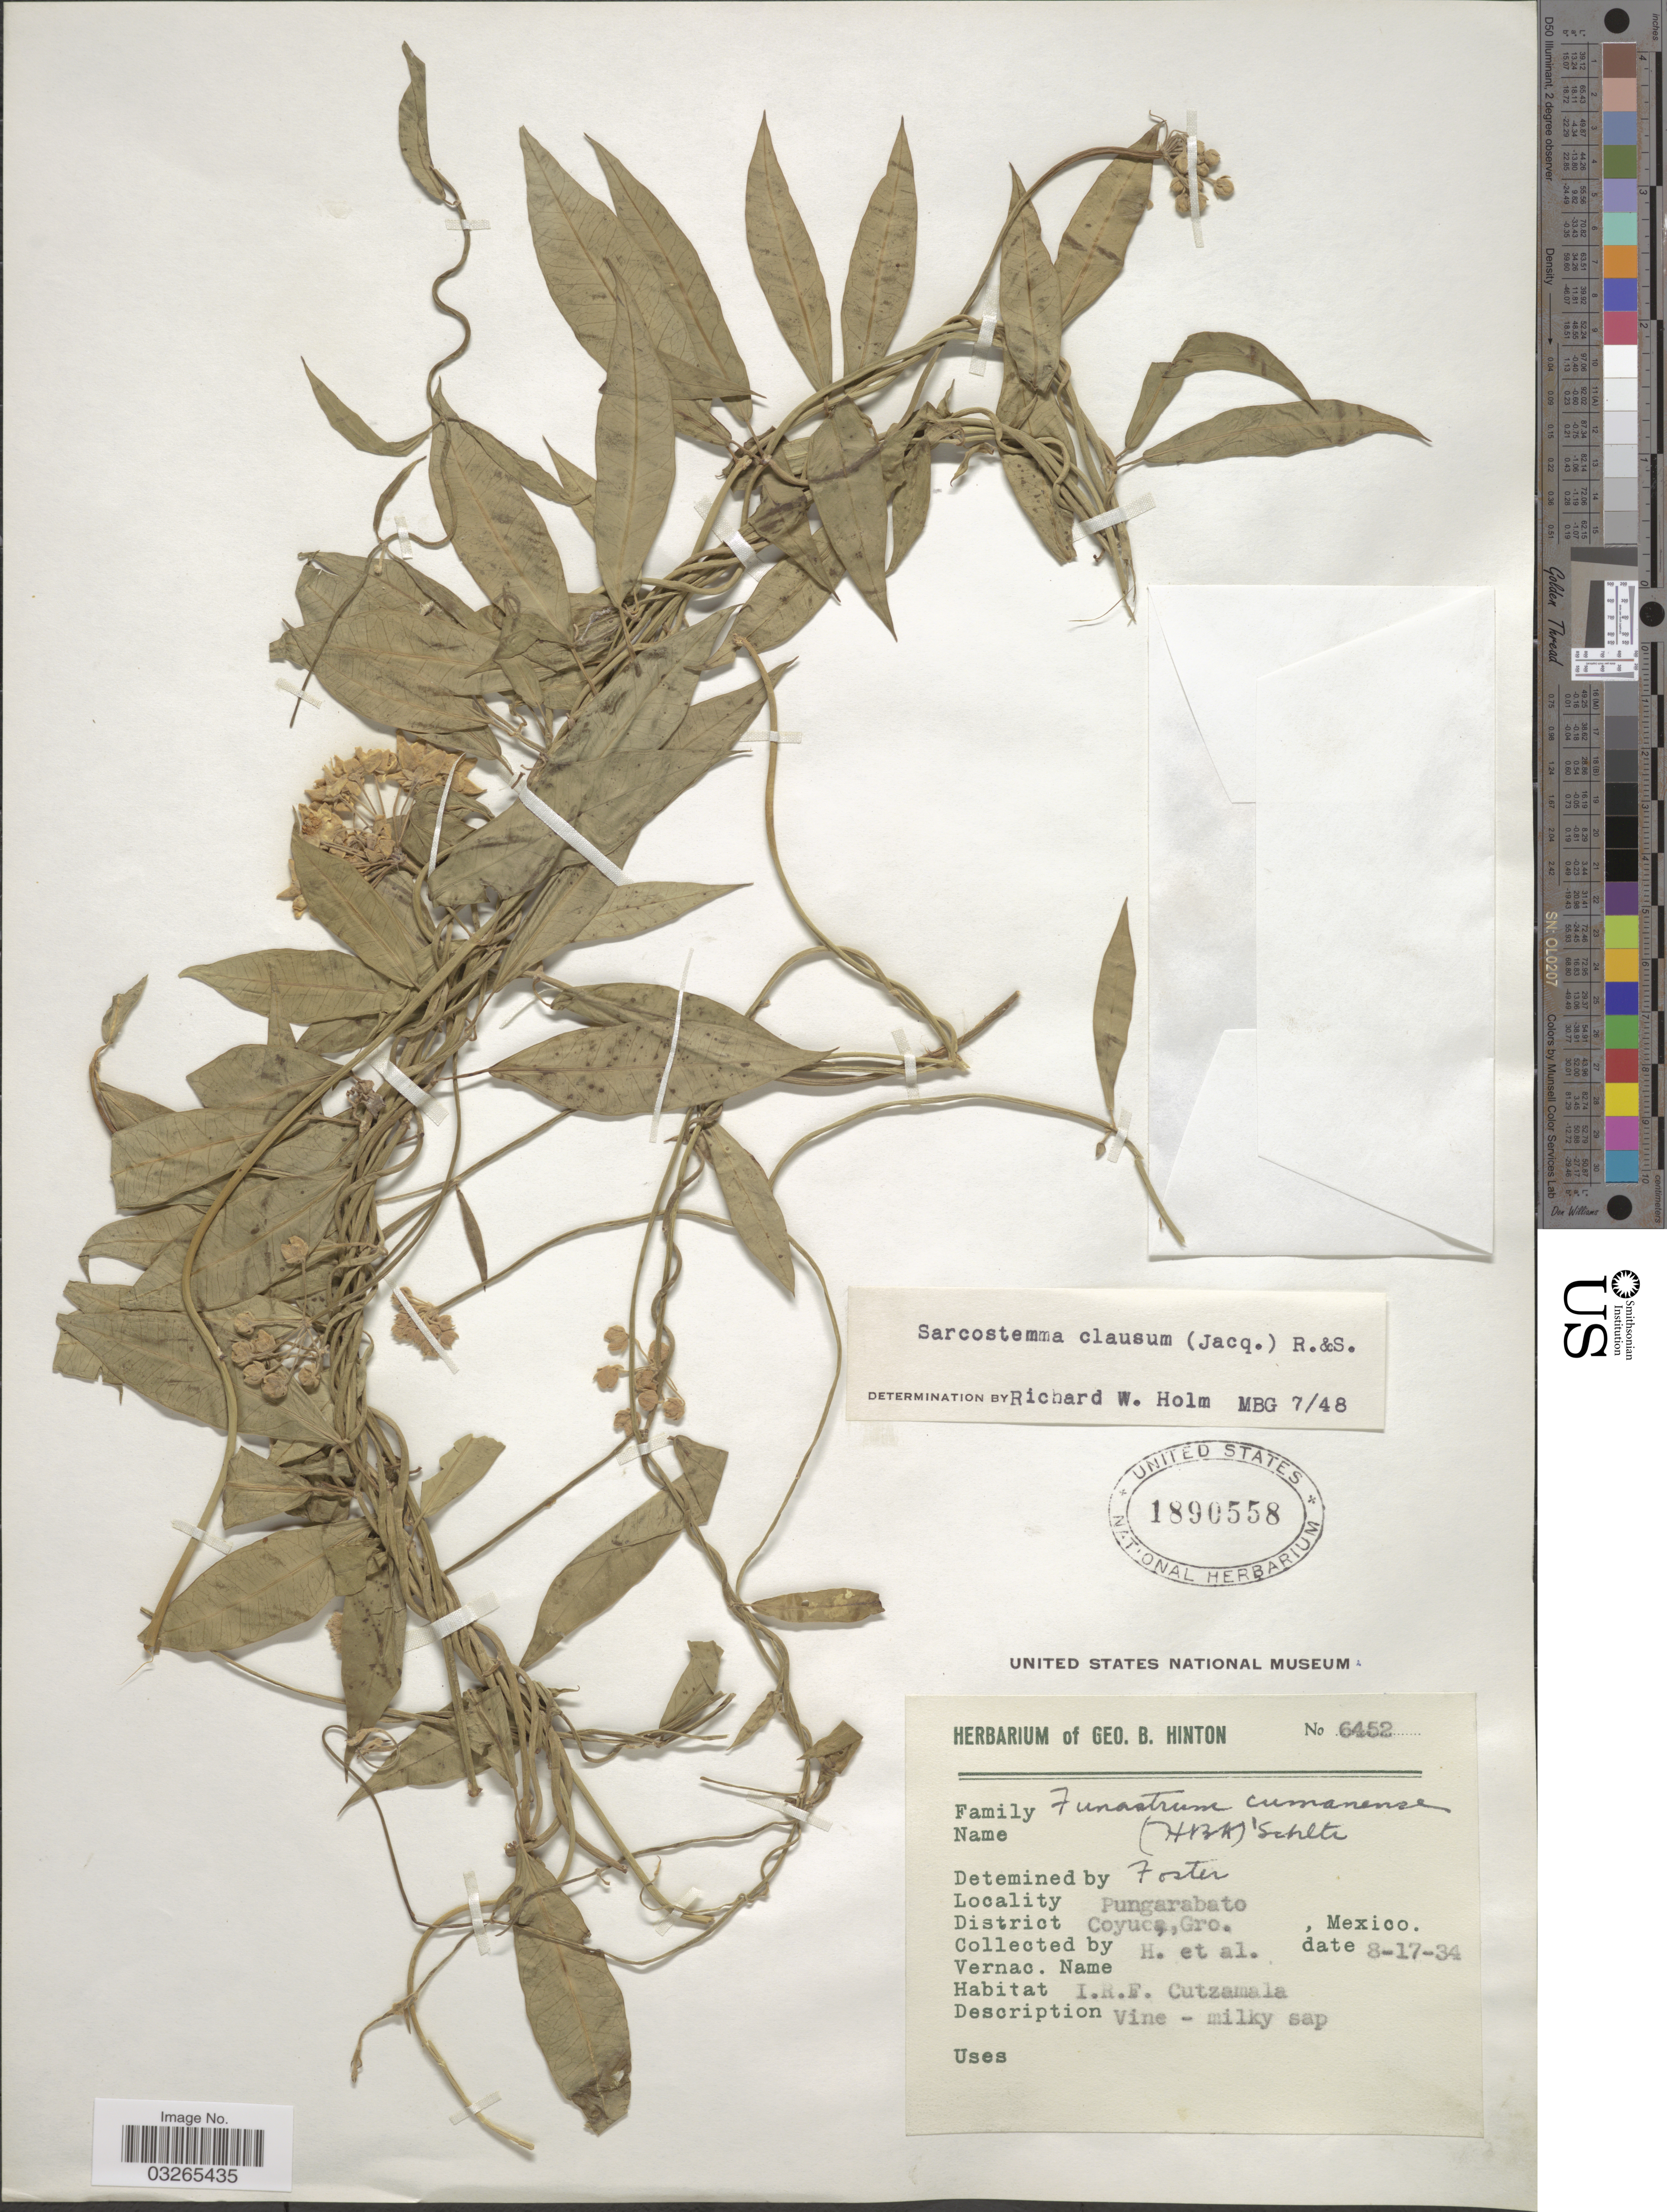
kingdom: Plantae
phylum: Tracheophyta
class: Magnoliopsida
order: Gentianales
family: Apocynaceae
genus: Sarcostemma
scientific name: Sarcostemma clausum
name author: (Jacq.) Schult.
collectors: G. B. Hinton & et al.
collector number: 6452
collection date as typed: Transcribed d/m/y: 17/8/34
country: Mexico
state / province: Guerrero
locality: Pungarabato. District Coyuca.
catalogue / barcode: US 1890558